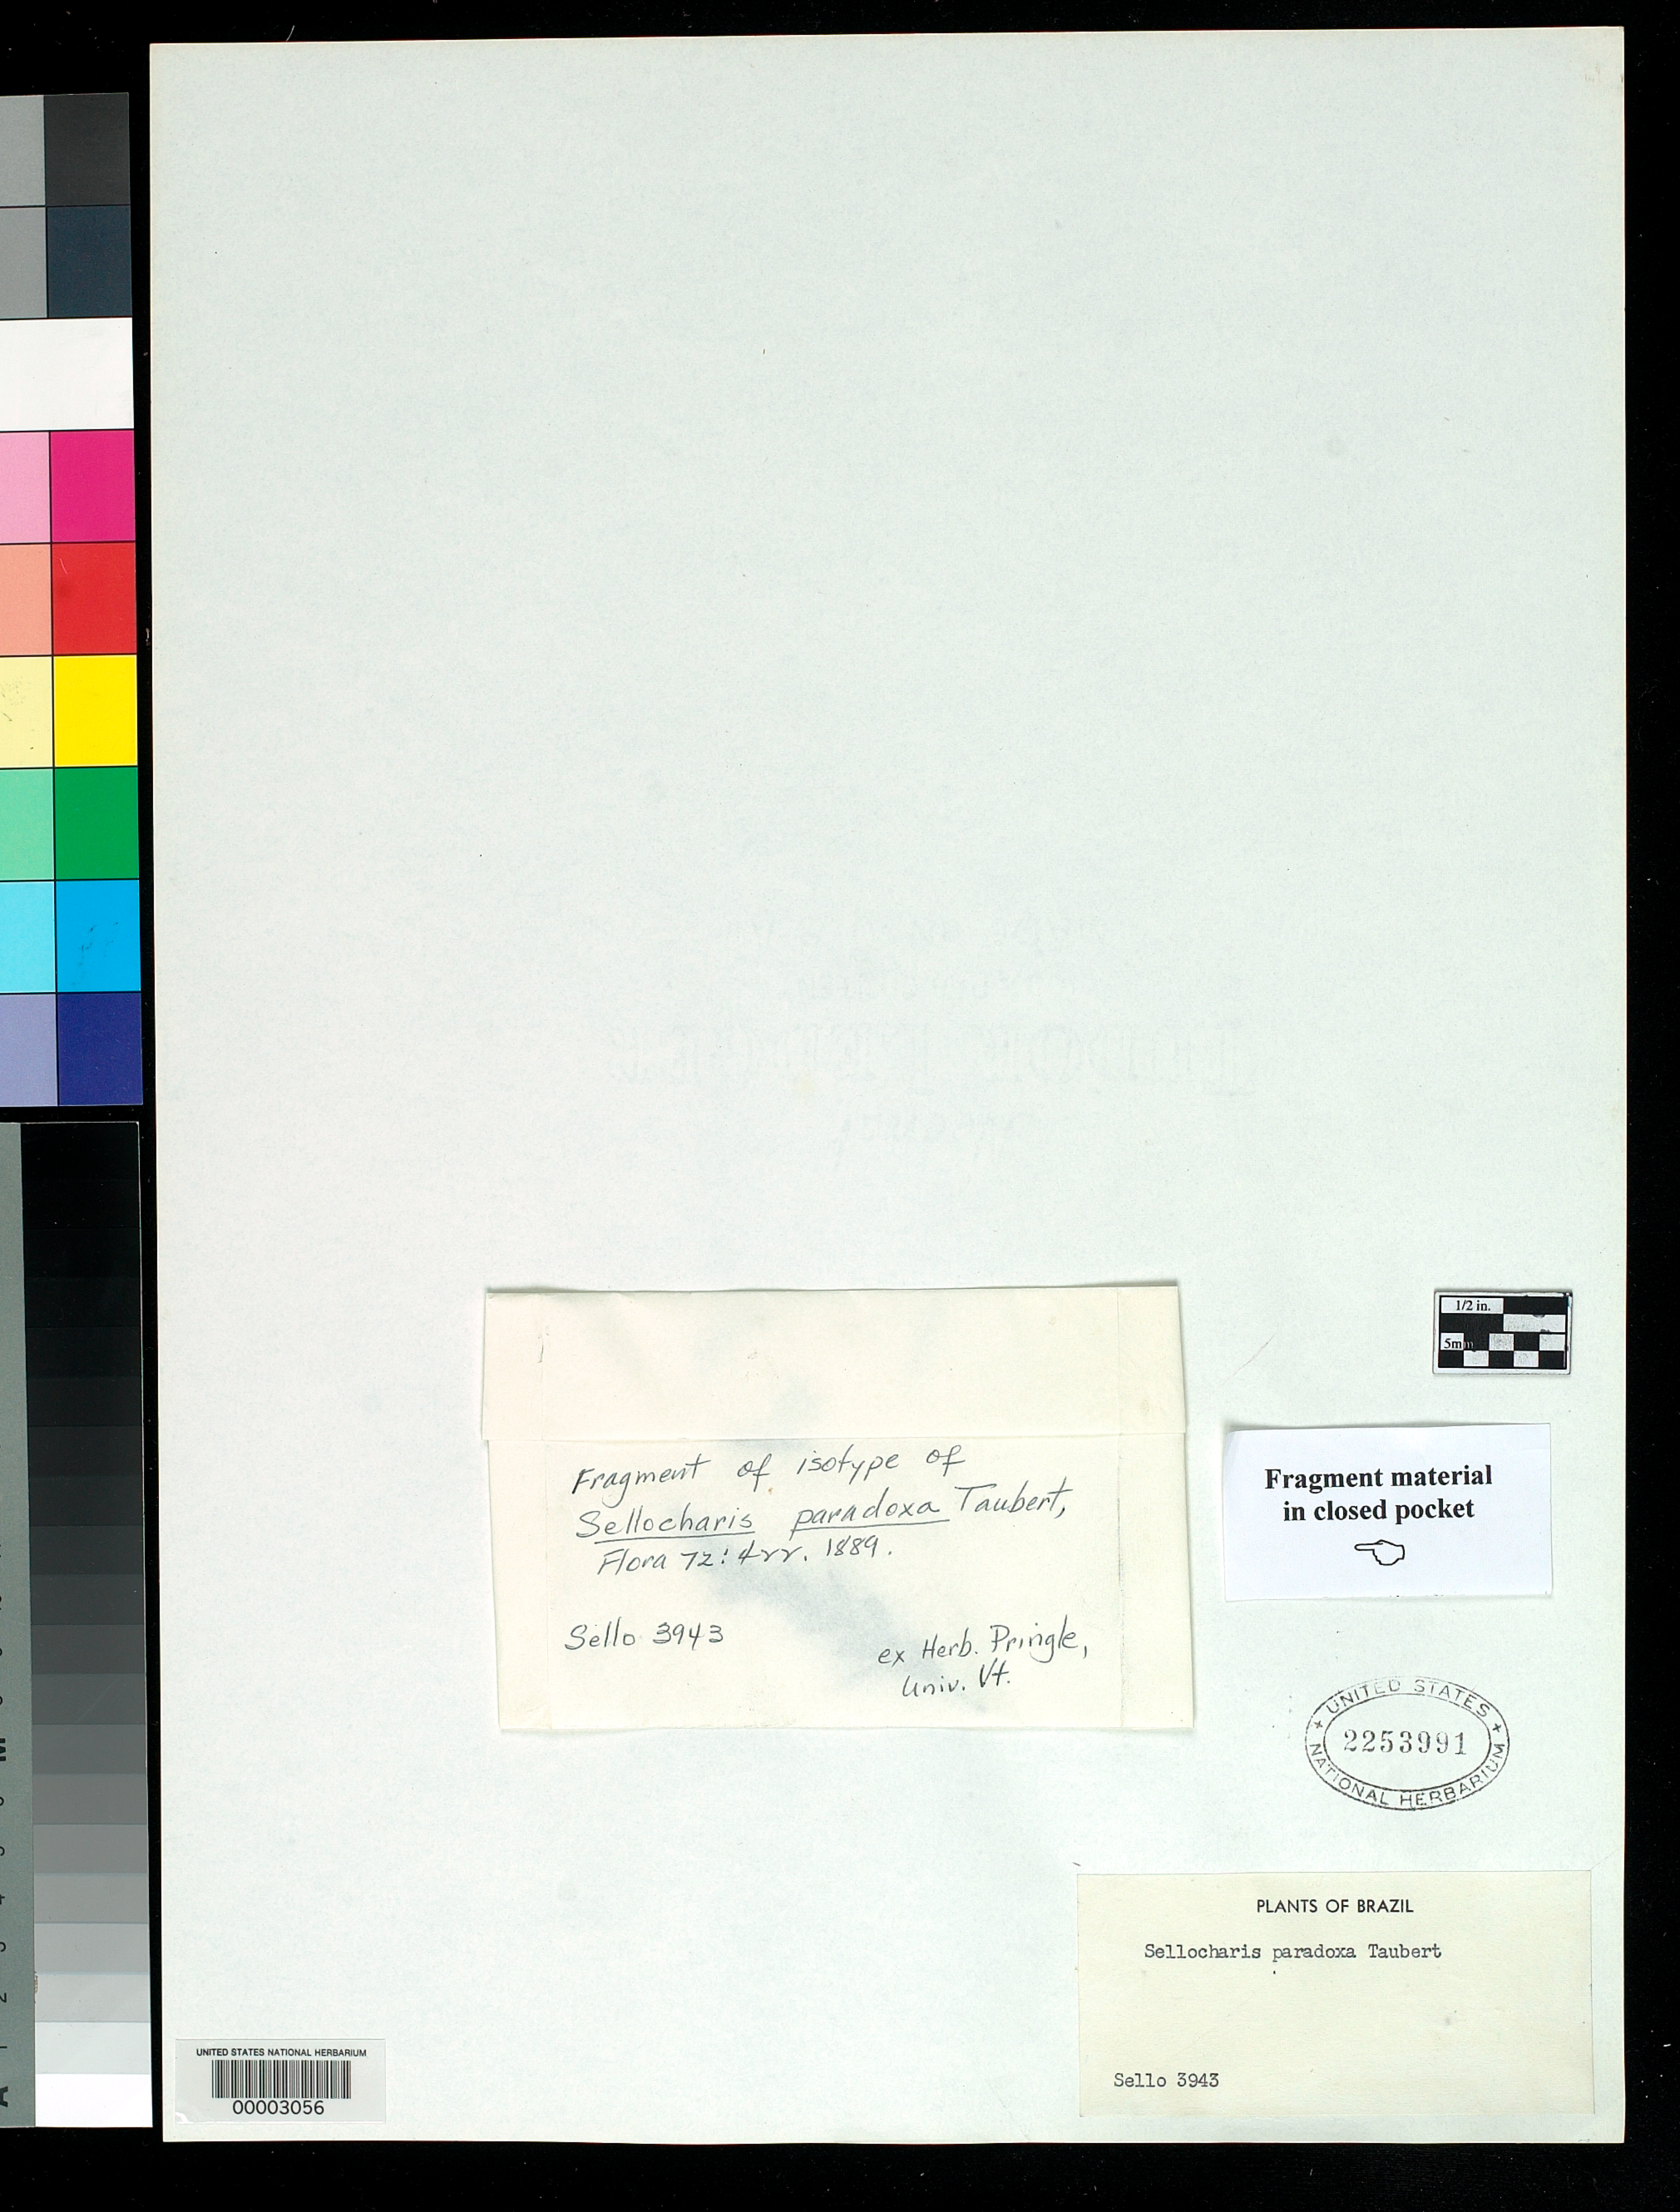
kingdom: Plantae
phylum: Tracheophyta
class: Magnoliopsida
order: Fabales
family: Fabaceae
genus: Sellocharis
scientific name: Sellocharis paradoxa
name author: Taub.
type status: Isotype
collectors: F. Sellow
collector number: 3943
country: Brazil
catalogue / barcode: US 2253991